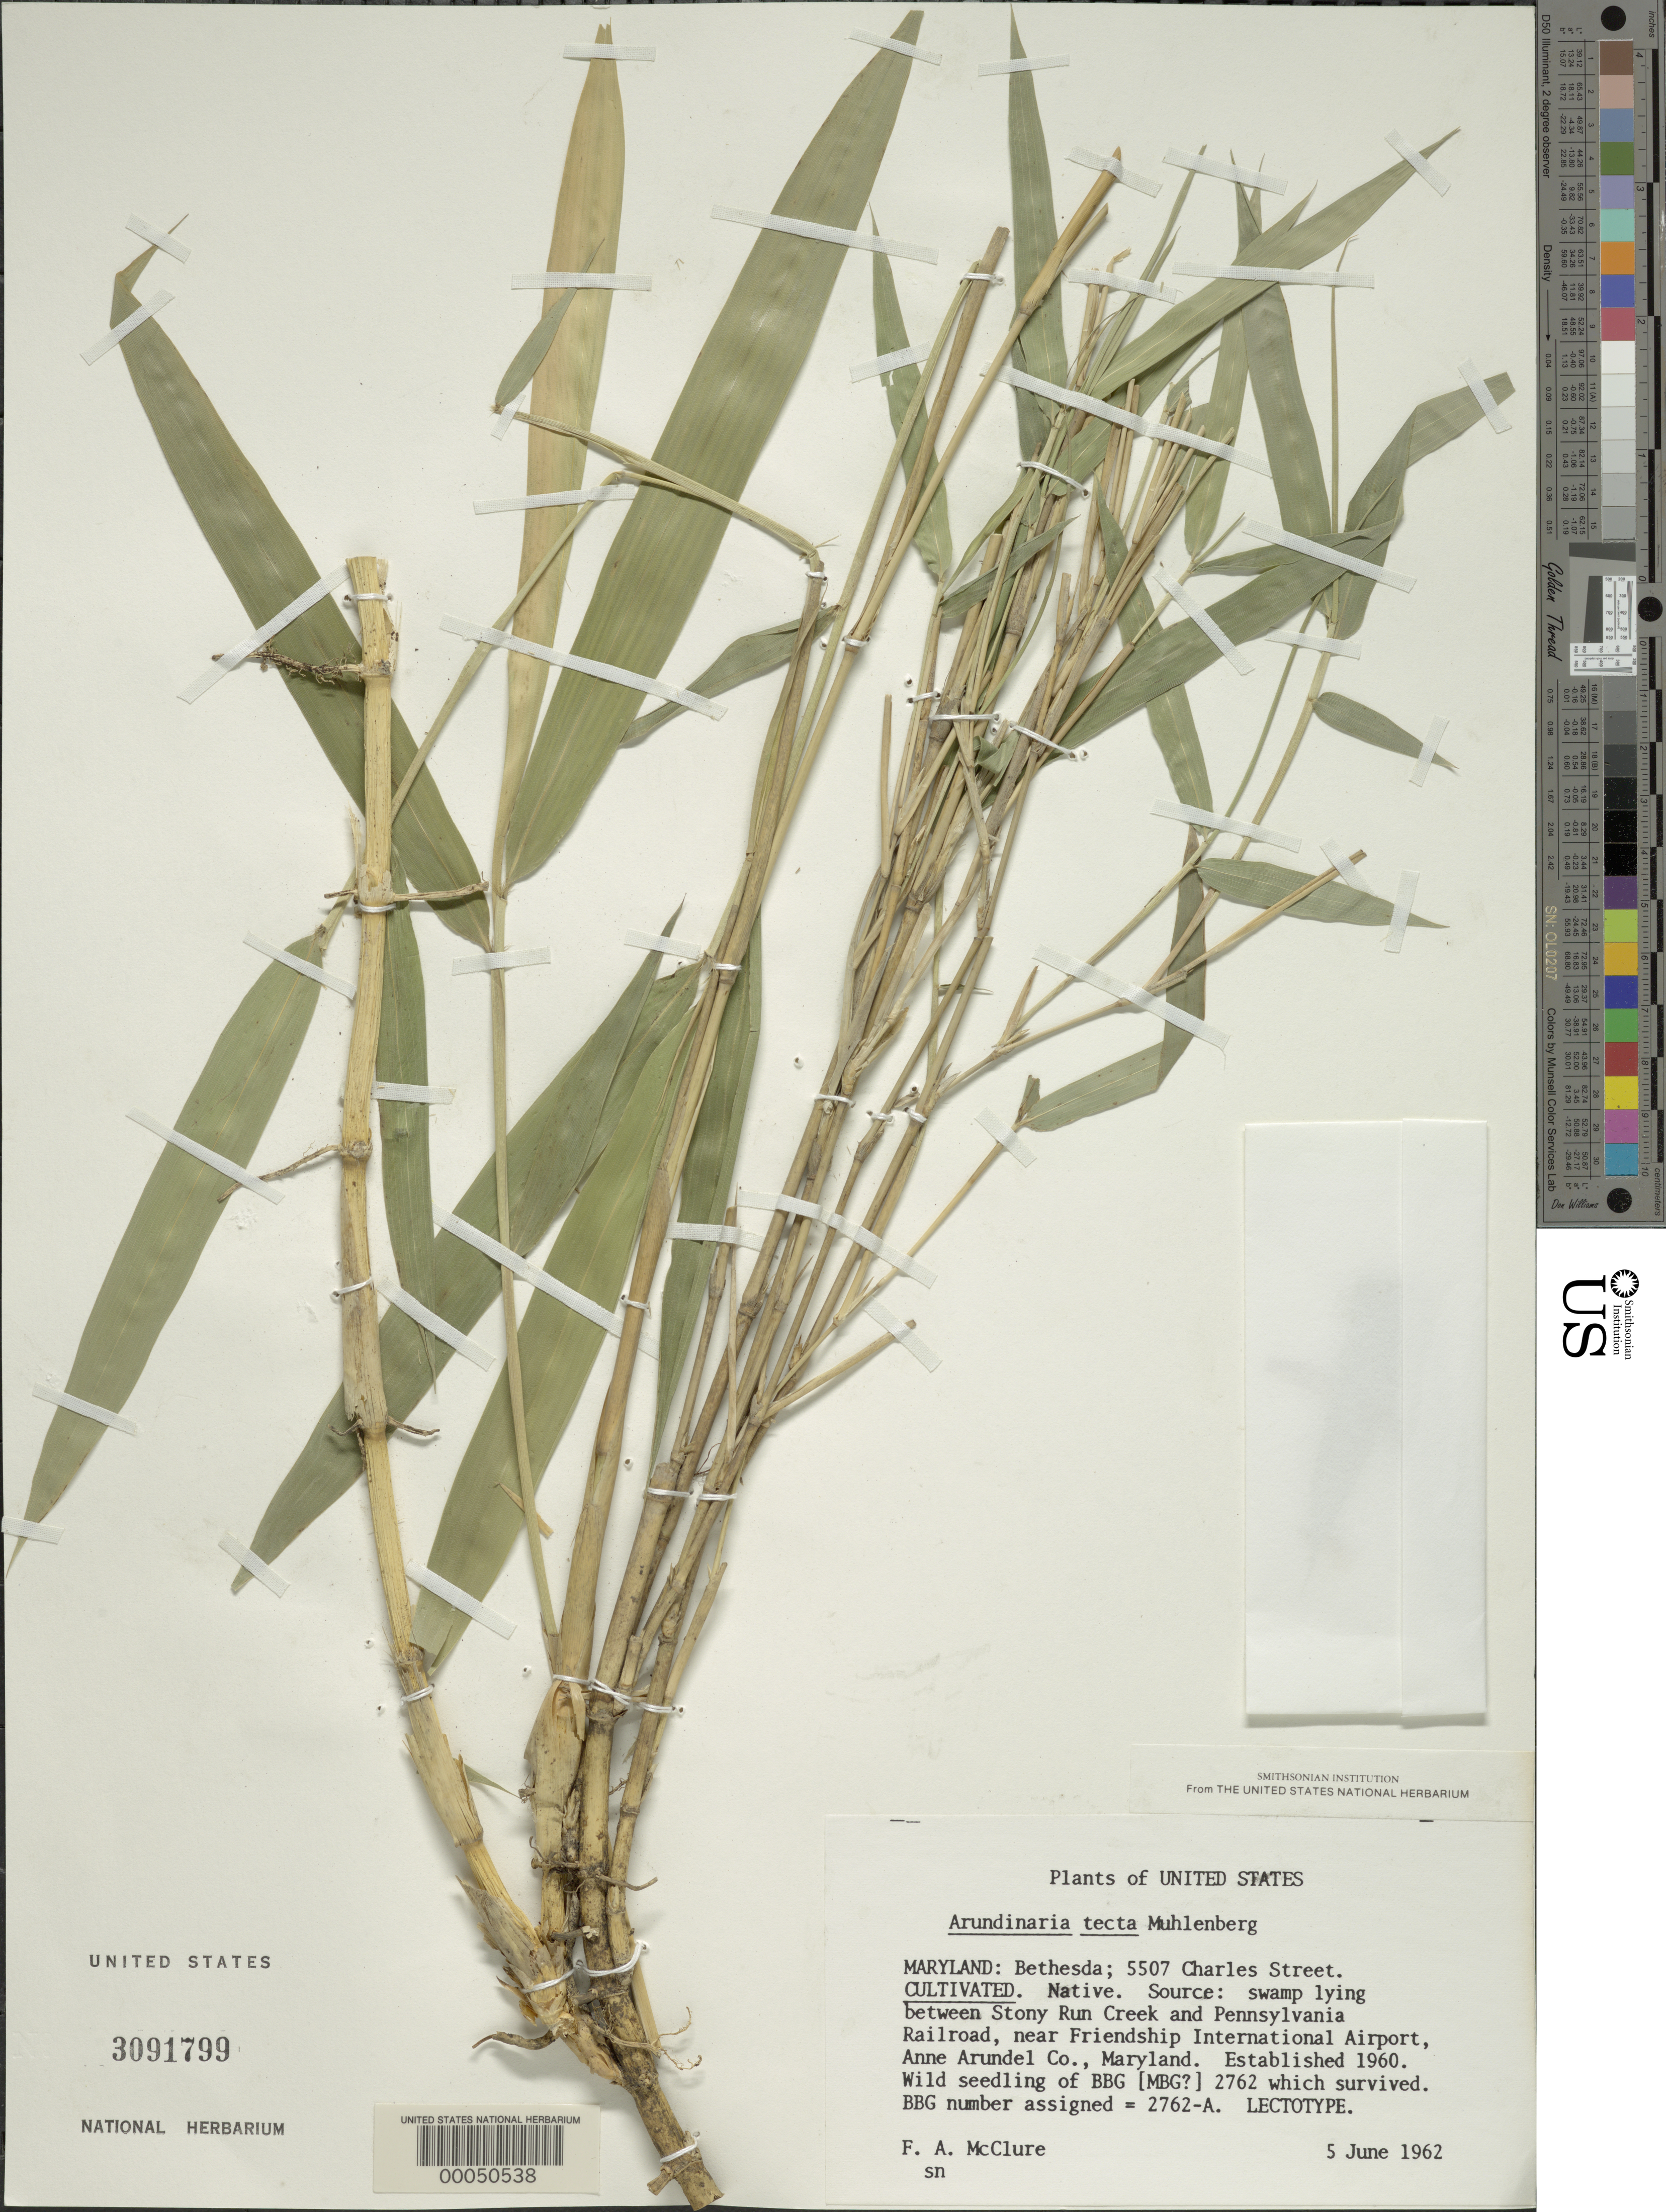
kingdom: Plantae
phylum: Tracheophyta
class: Liliopsida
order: Poales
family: Poaceae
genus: Arundinaria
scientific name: Arundinaria tecta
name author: (Walter) Muhl.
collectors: F. A. McClure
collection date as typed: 05 Jun 1962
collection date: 1962-06-05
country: United States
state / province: Maryland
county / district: Montgomery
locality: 5507 Charles Street, Bethesda (McClure's garden)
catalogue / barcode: US 3091799